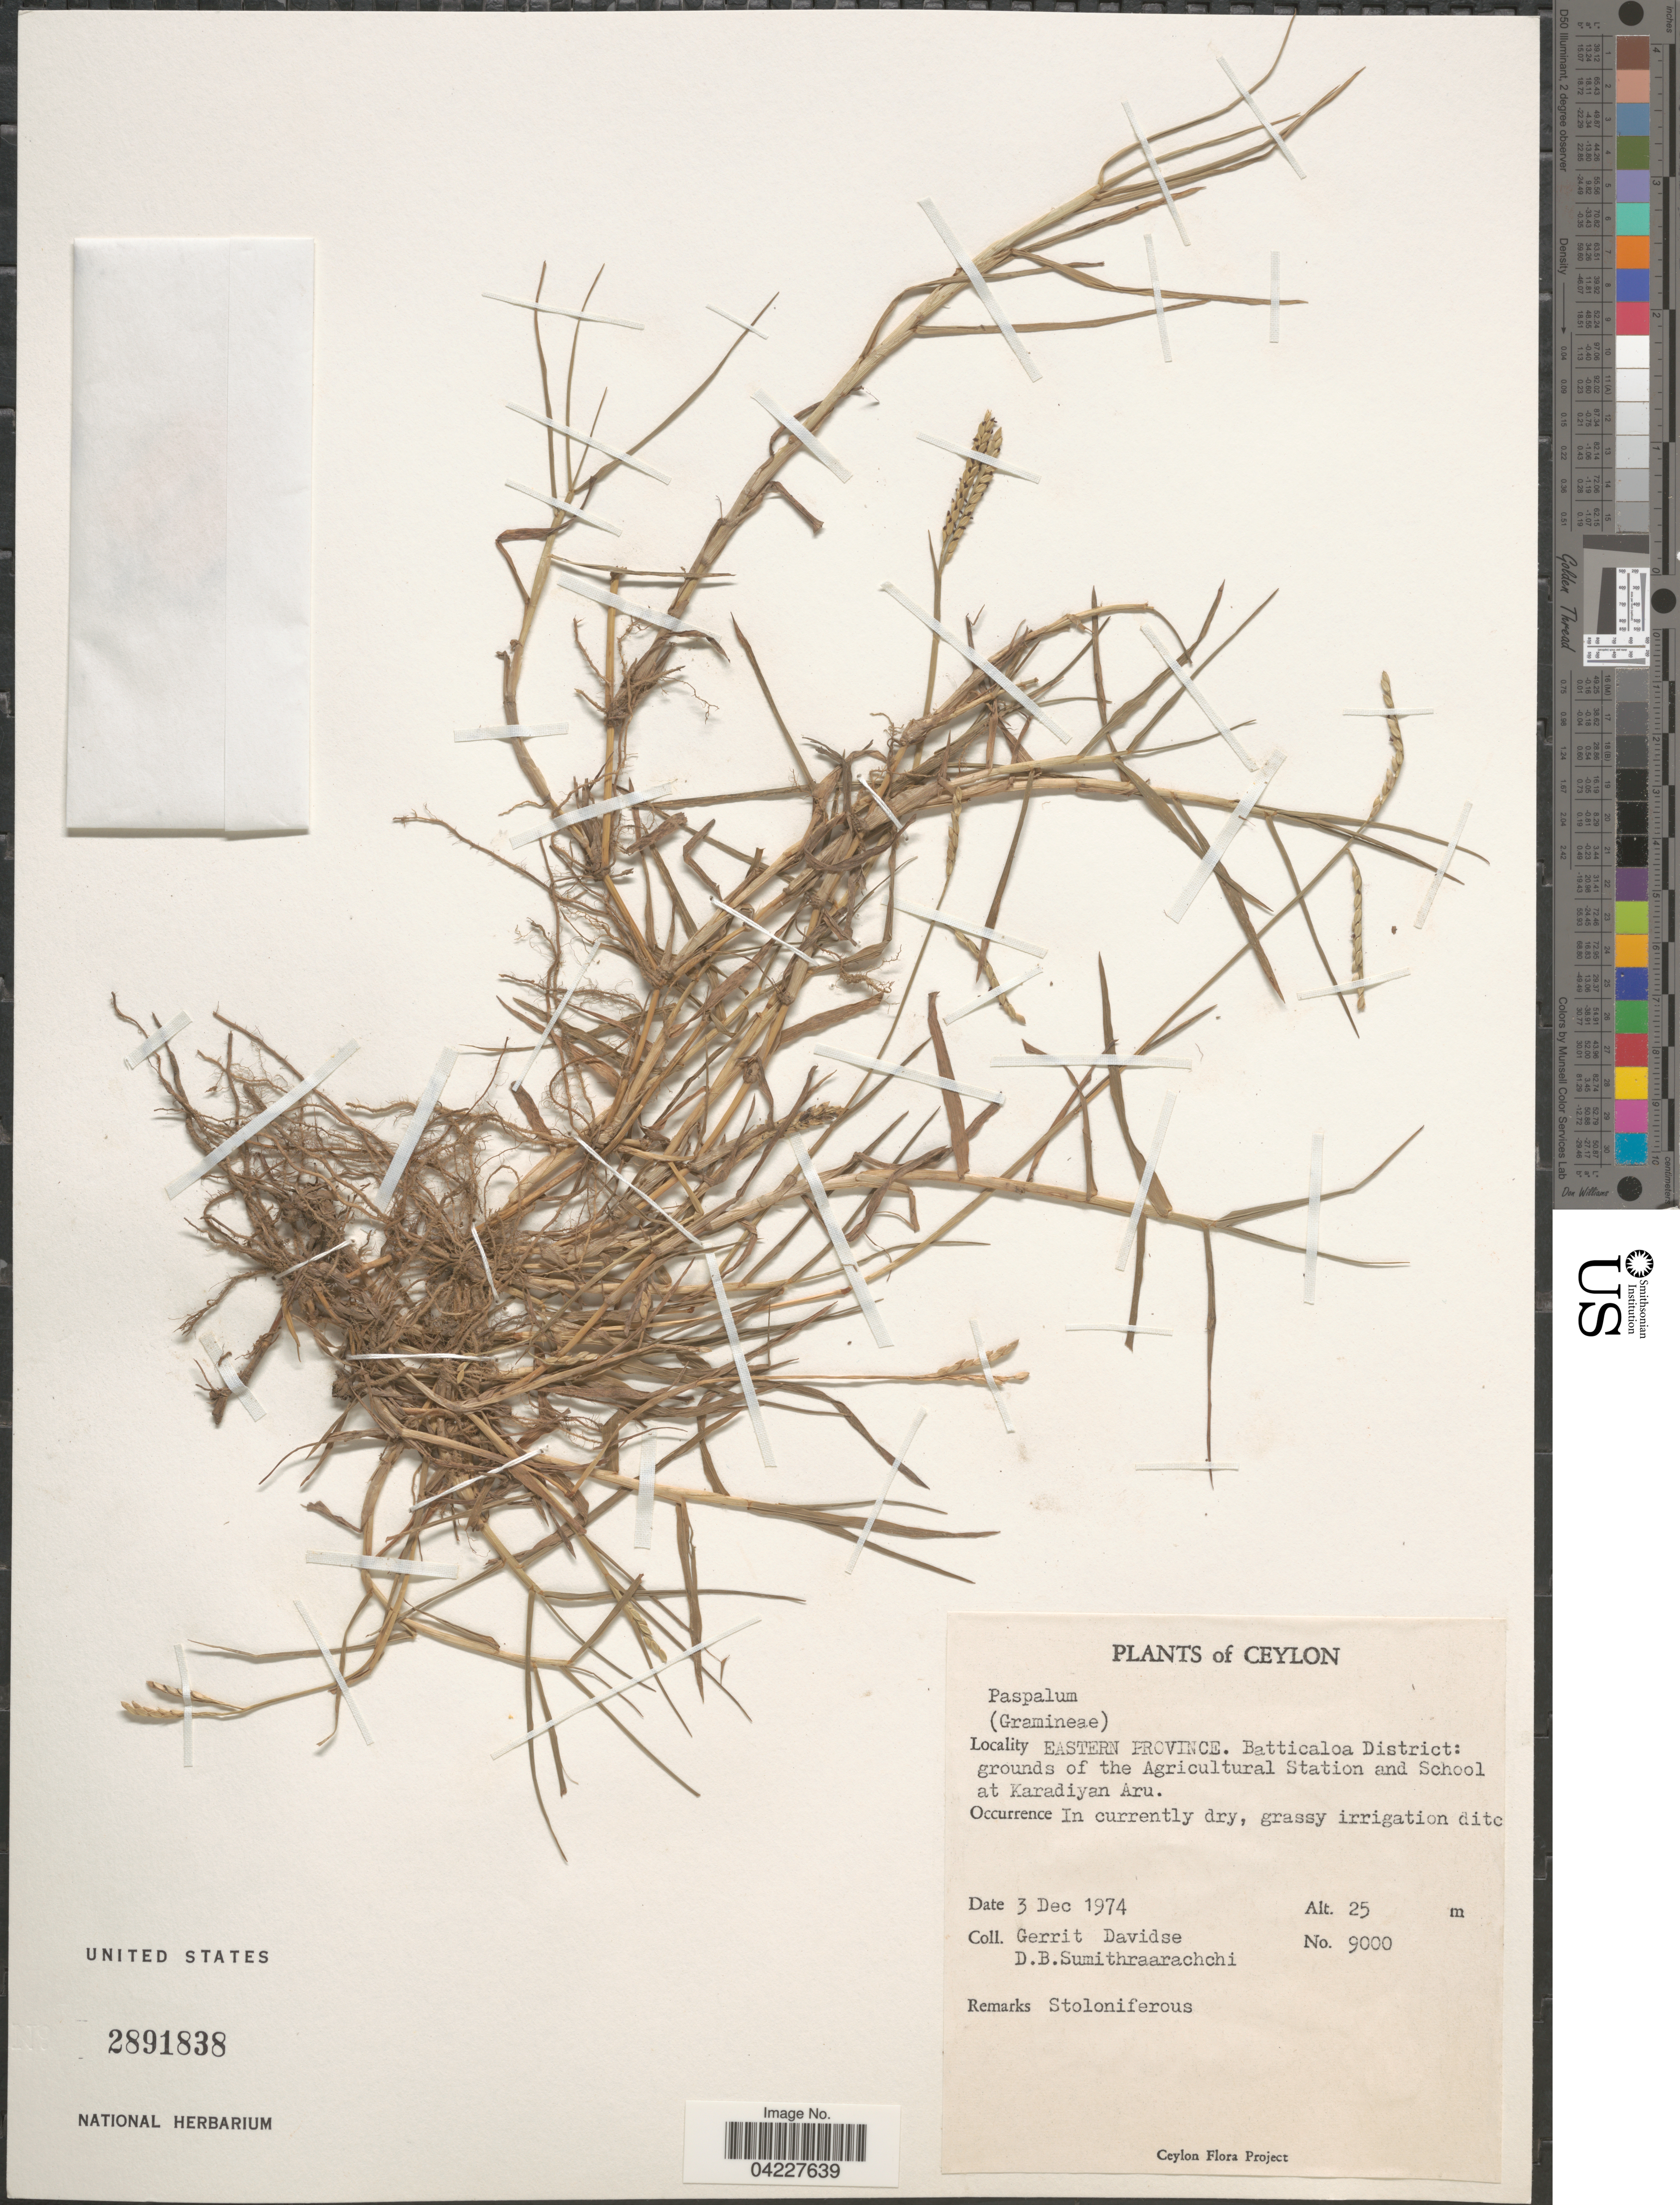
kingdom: Plantae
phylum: Tracheophyta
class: Liliopsida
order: Poales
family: Poaceae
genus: Paspalum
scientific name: Paspalum sp.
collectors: G. Davidse & D. B. Sumithraarachchi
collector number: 9000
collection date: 1974-12-03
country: Sri Lanka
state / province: Eastern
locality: Ceylon. Batticaloa District: grounds of the Agricultural Station and School at Karadiyan Aru.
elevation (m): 25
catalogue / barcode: US 2891838